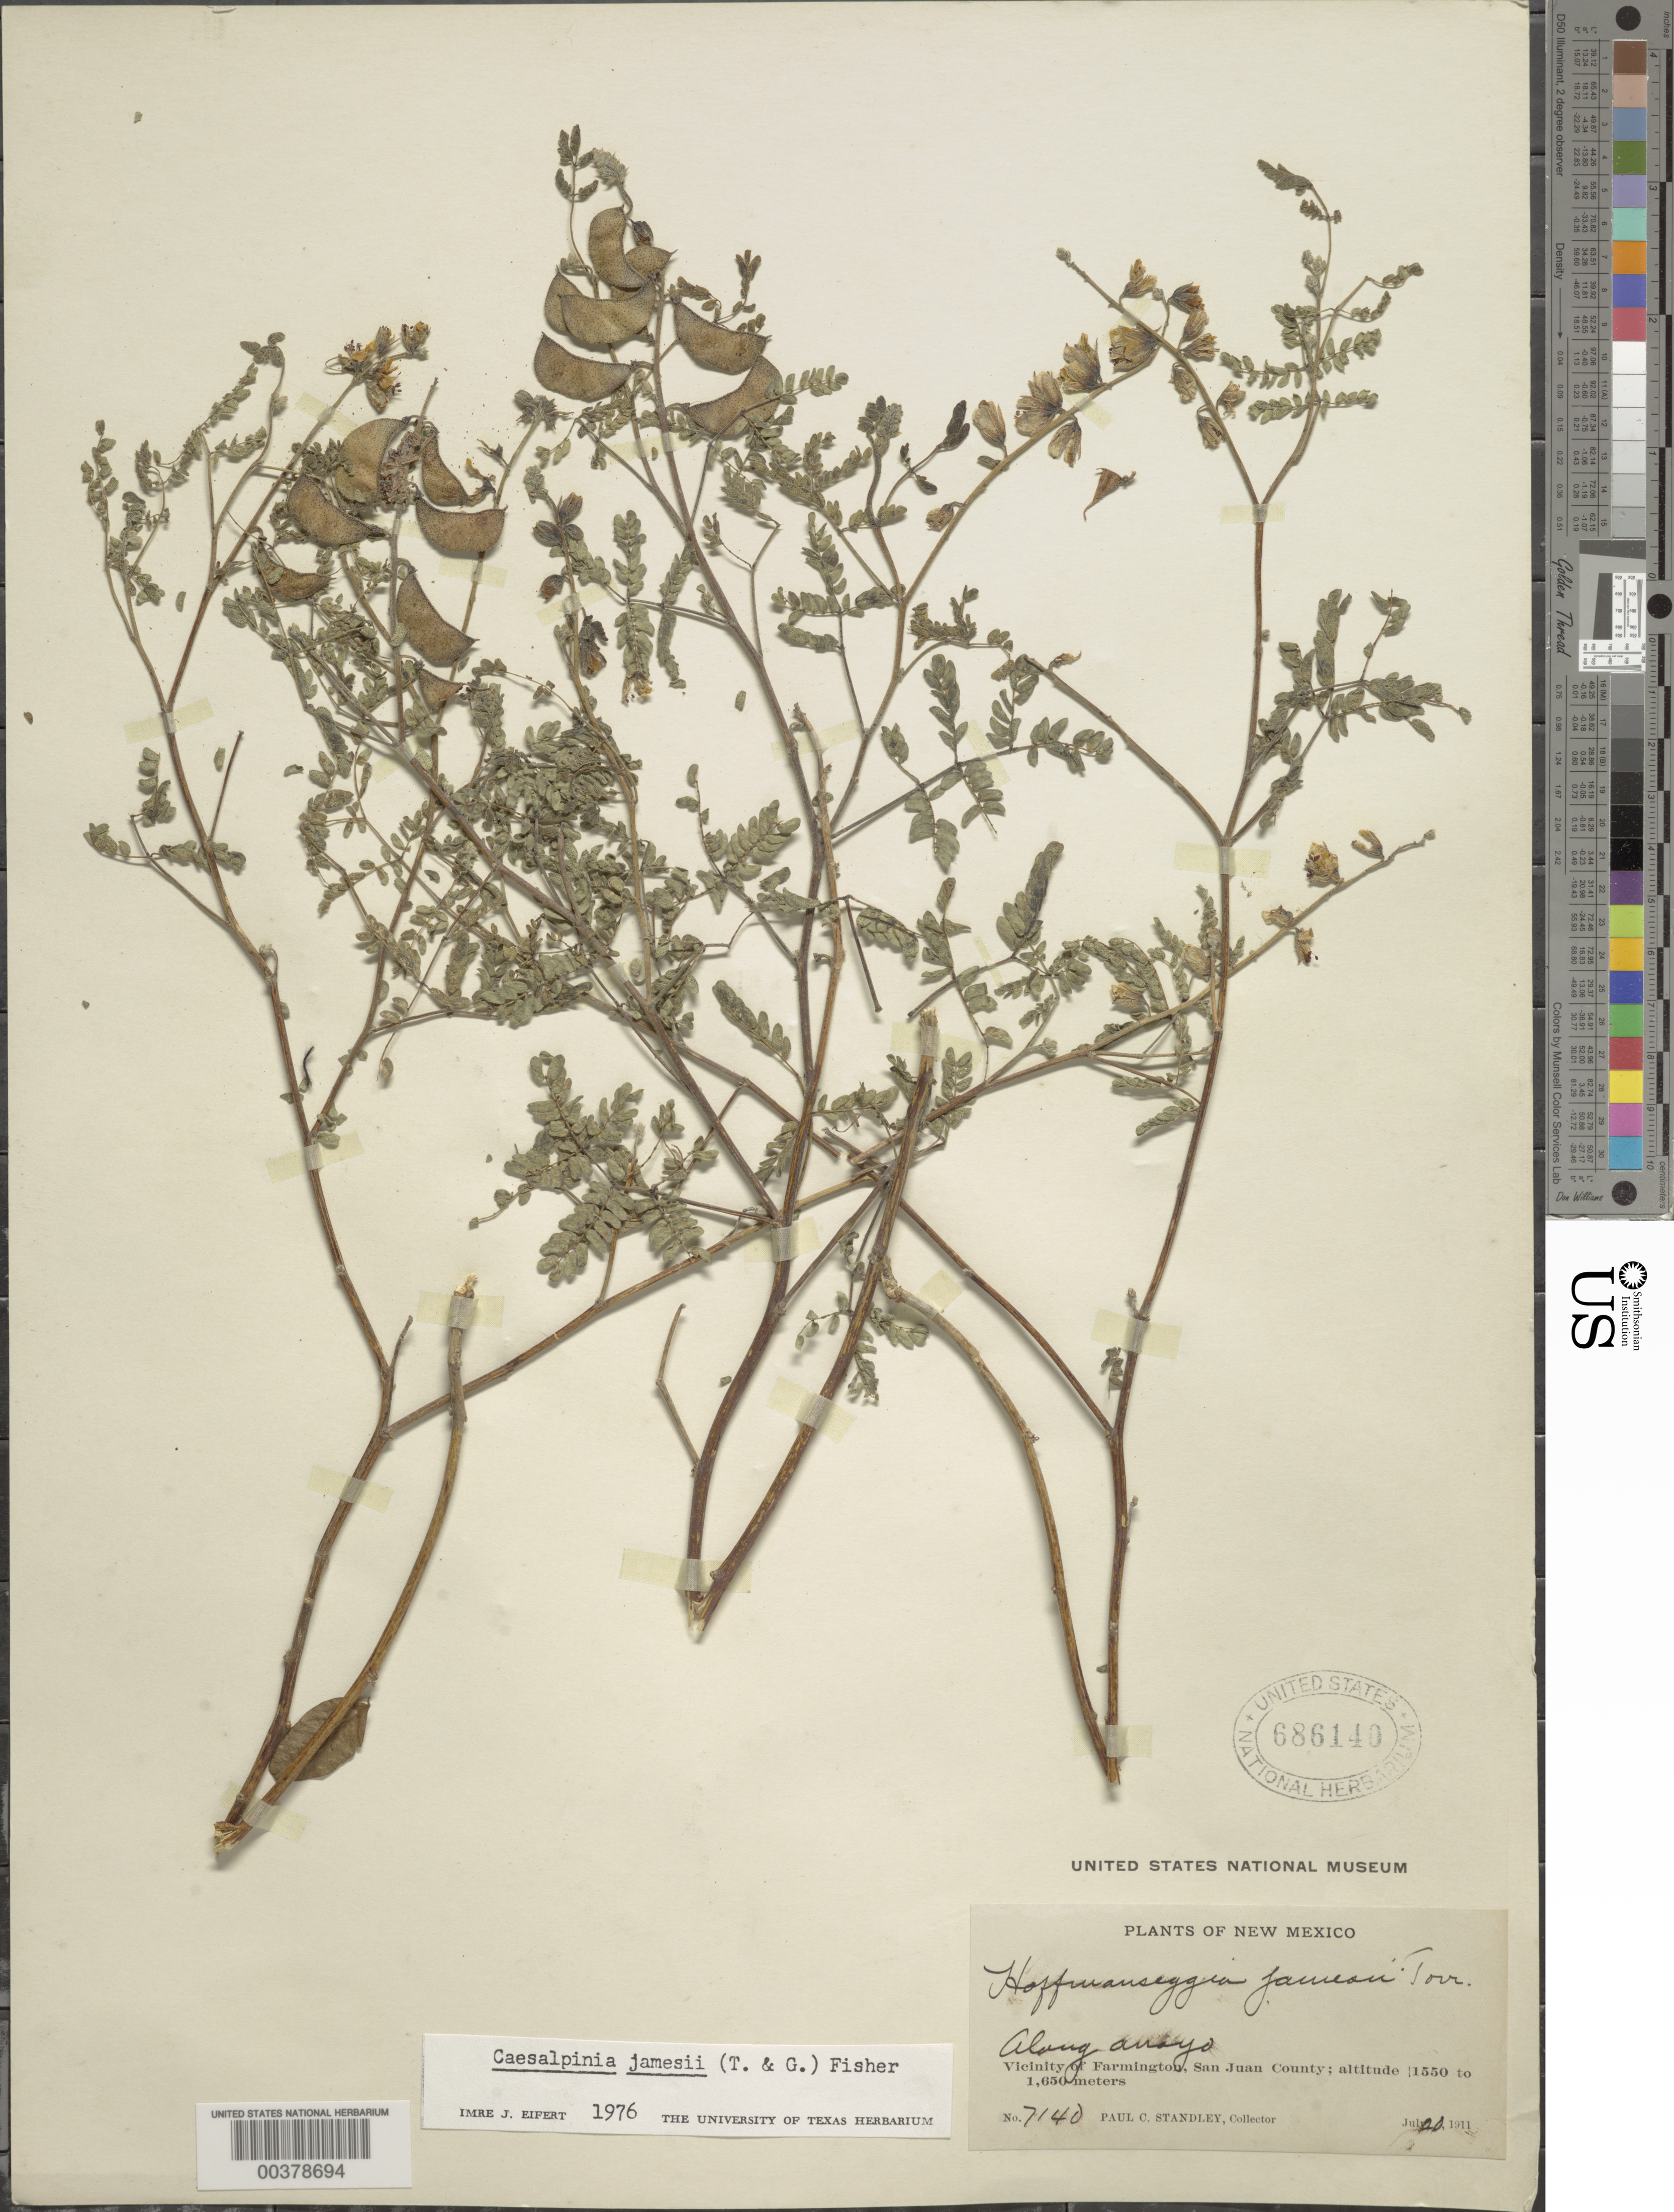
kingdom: Plantae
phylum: Tracheophyta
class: Magnoliopsida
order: Fabales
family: Fabaceae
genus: Pomaria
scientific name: Pomaria jamesii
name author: (Torr. & A. Gray) Walp.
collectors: P. C. Standley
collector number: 7140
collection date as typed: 20 Jul 1911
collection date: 1911-07-20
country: United States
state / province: New Mexico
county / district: San Juan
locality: Vicinity of farmington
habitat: Along arroyo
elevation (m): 1550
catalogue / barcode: US 686140